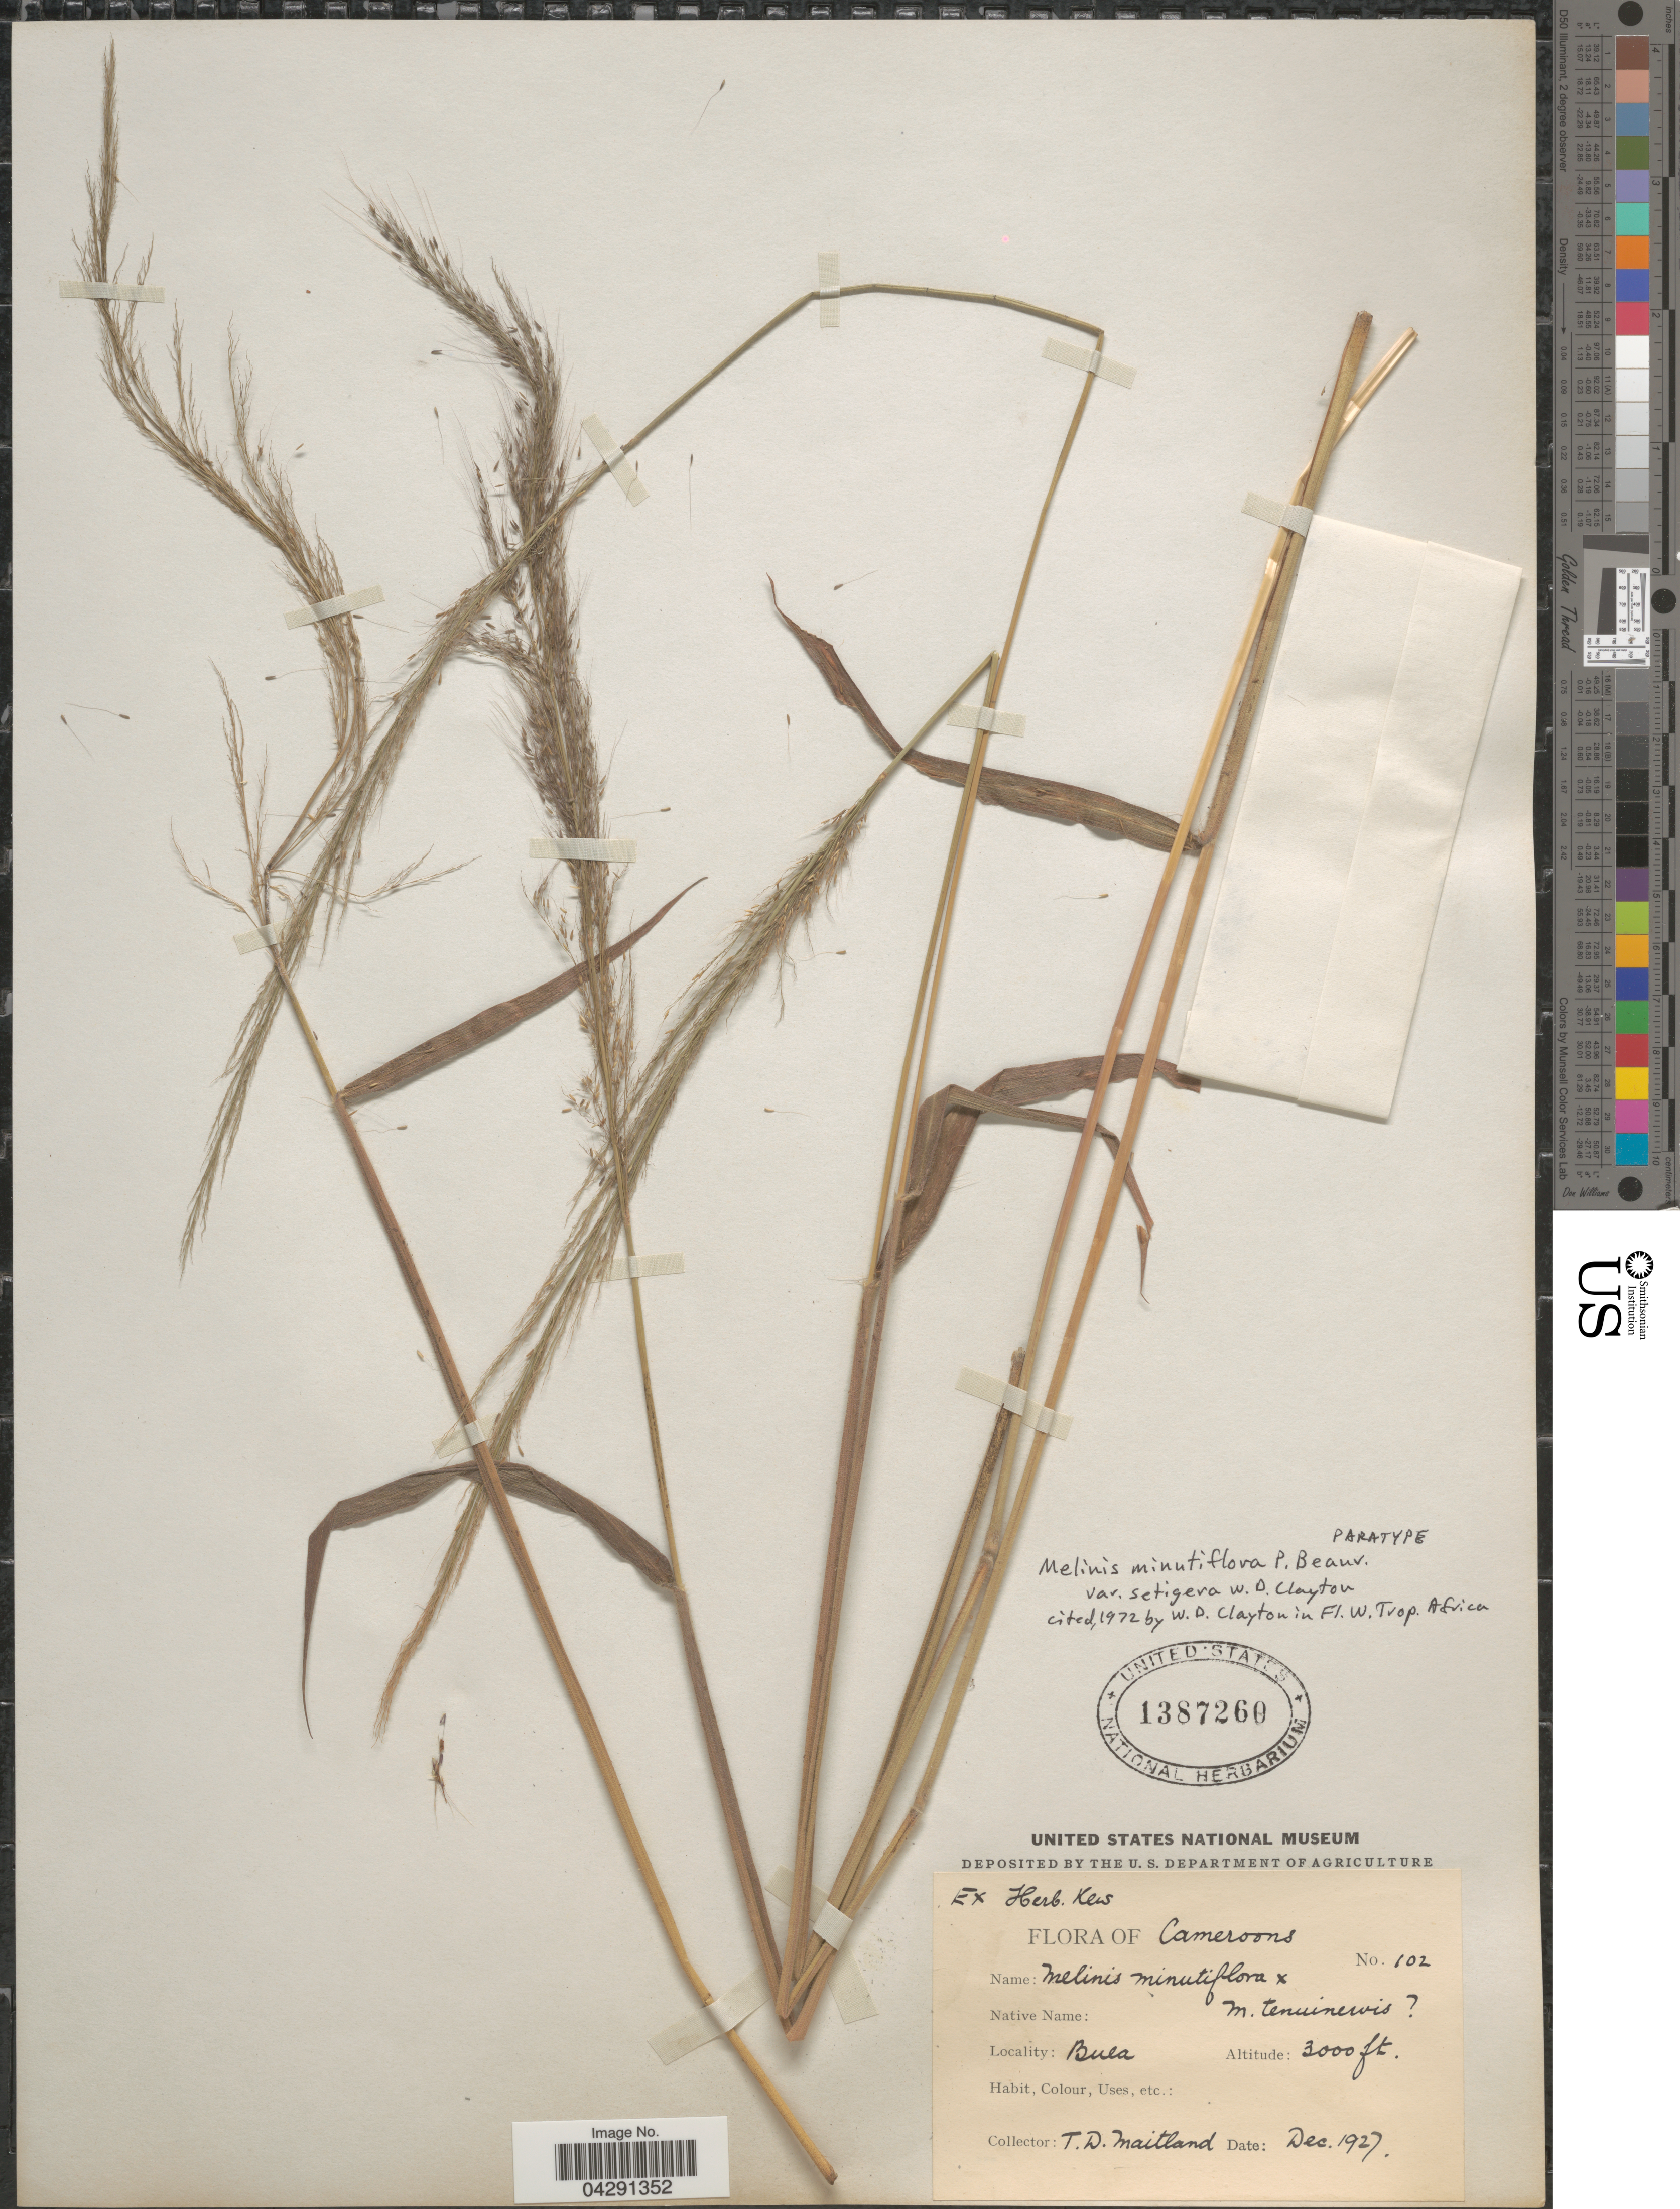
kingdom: Plantae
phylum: Tracheophyta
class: Liliopsida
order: Poales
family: Poaceae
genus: Melinis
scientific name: Melinis minutiflora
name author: P. Beauv.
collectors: T. Maitland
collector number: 102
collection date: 1927-12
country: Cameroon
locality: Bula.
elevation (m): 914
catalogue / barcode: US 1387260